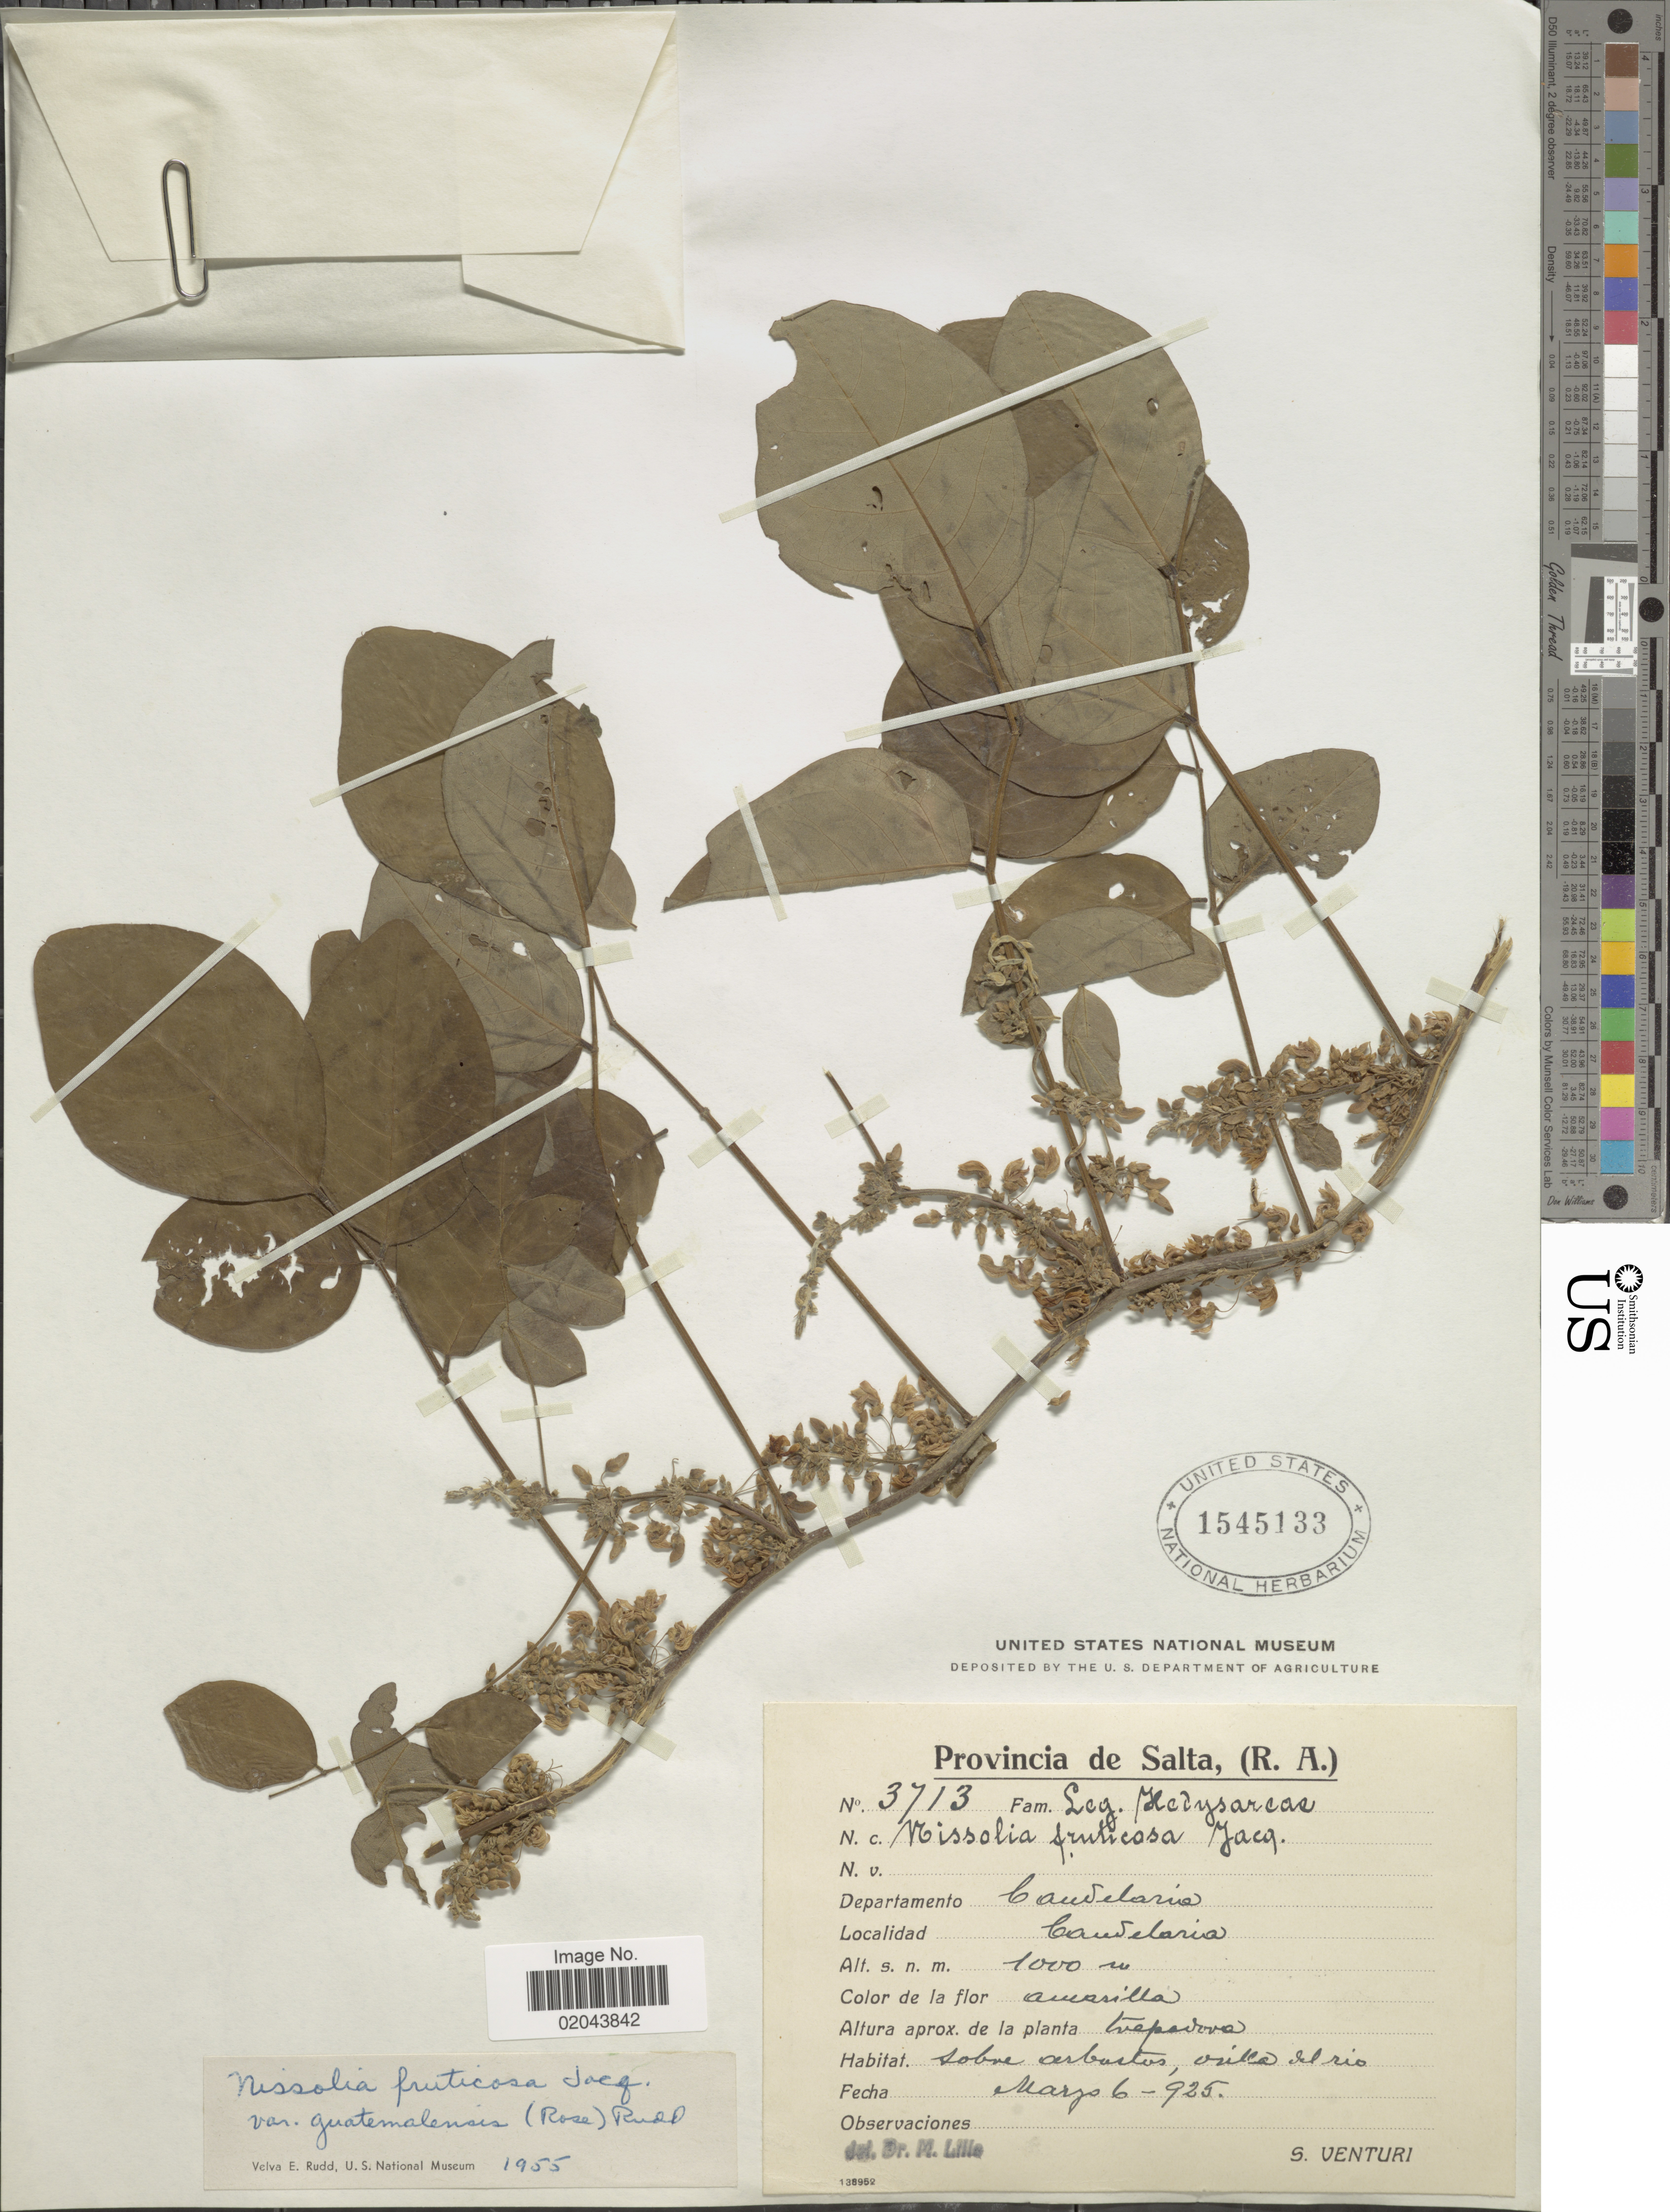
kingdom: Plantae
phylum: Tracheophyta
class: Magnoliopsida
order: Fabales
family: Fabaceae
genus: Nissolia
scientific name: Nissolia fruticosa var. guatemalensis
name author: (Rose) Rudd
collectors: S. Venturi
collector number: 3713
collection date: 1925-03-06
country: Argentina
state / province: Salta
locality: (R.A.), Departamento Candelaria, Candelaria.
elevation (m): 1000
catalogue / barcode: US 1545133